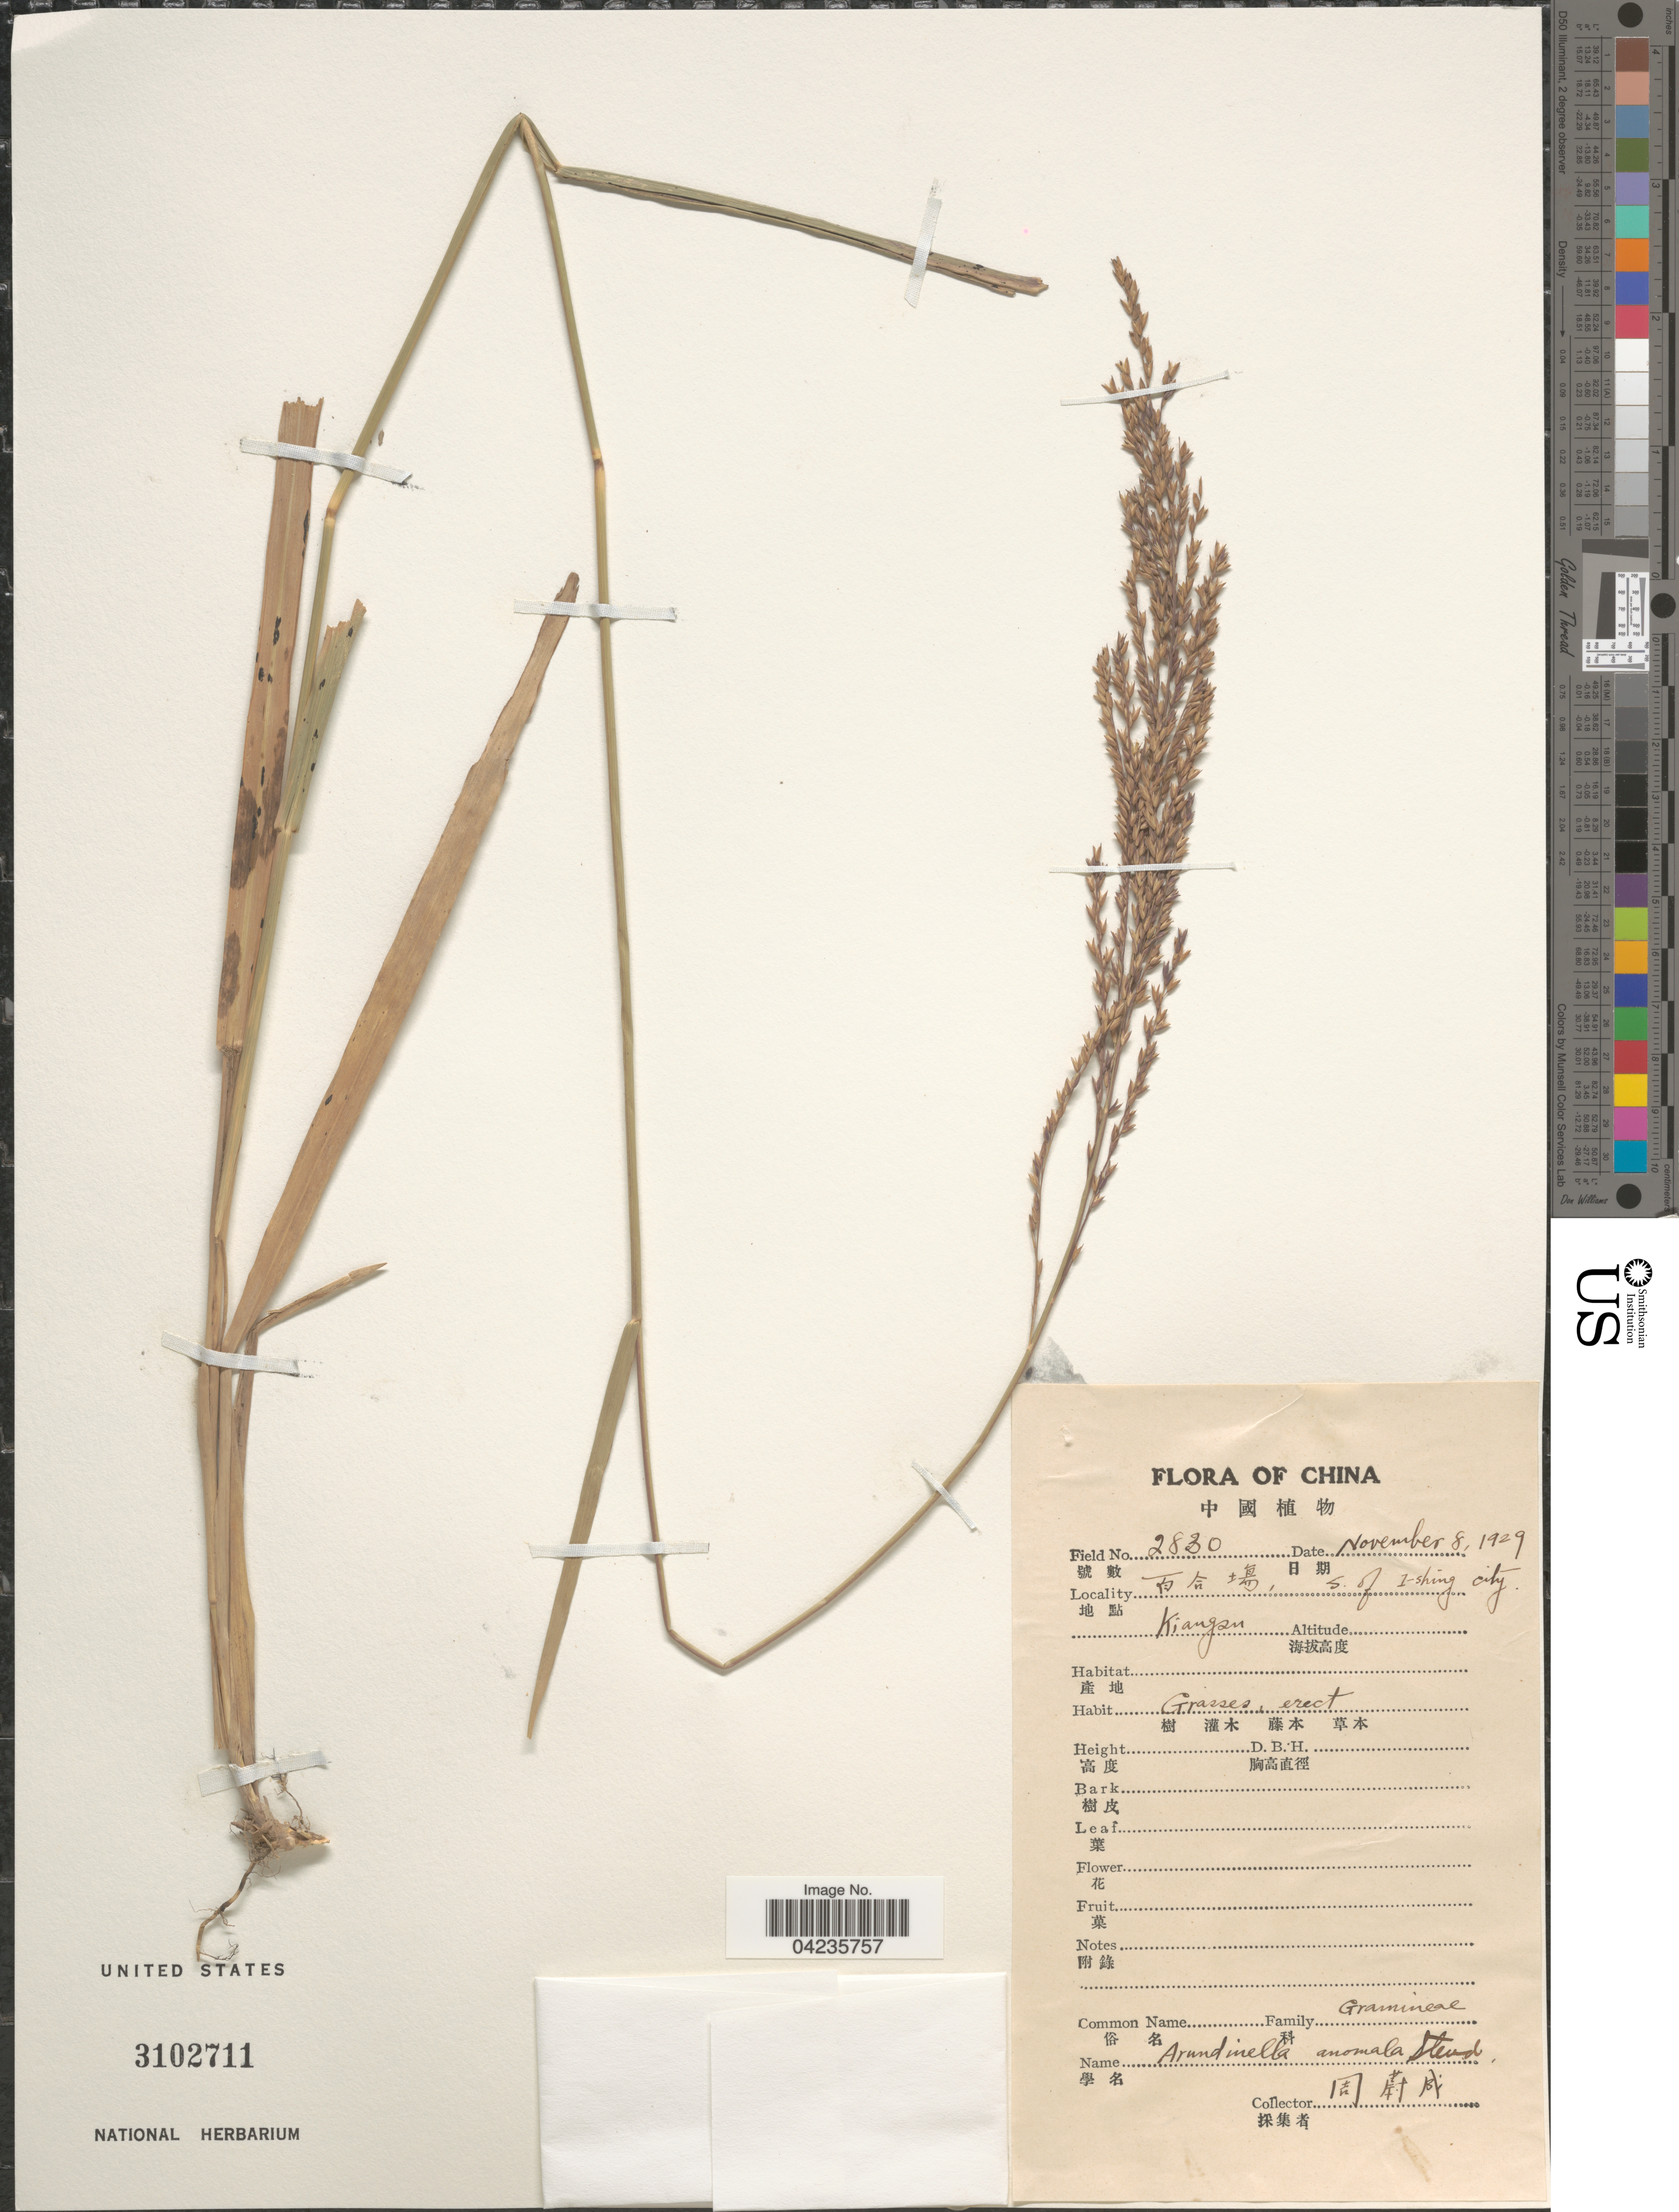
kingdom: Plantae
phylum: Tracheophyta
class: Liliopsida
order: Poales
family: Poaceae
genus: Arundinella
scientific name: Arundinella hirta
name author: (Thunb.) Tanaka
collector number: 2830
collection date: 1929-11-08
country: China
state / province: Jiangsu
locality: X, S. of I-shing city. Kiangsu.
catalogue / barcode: US 3102711